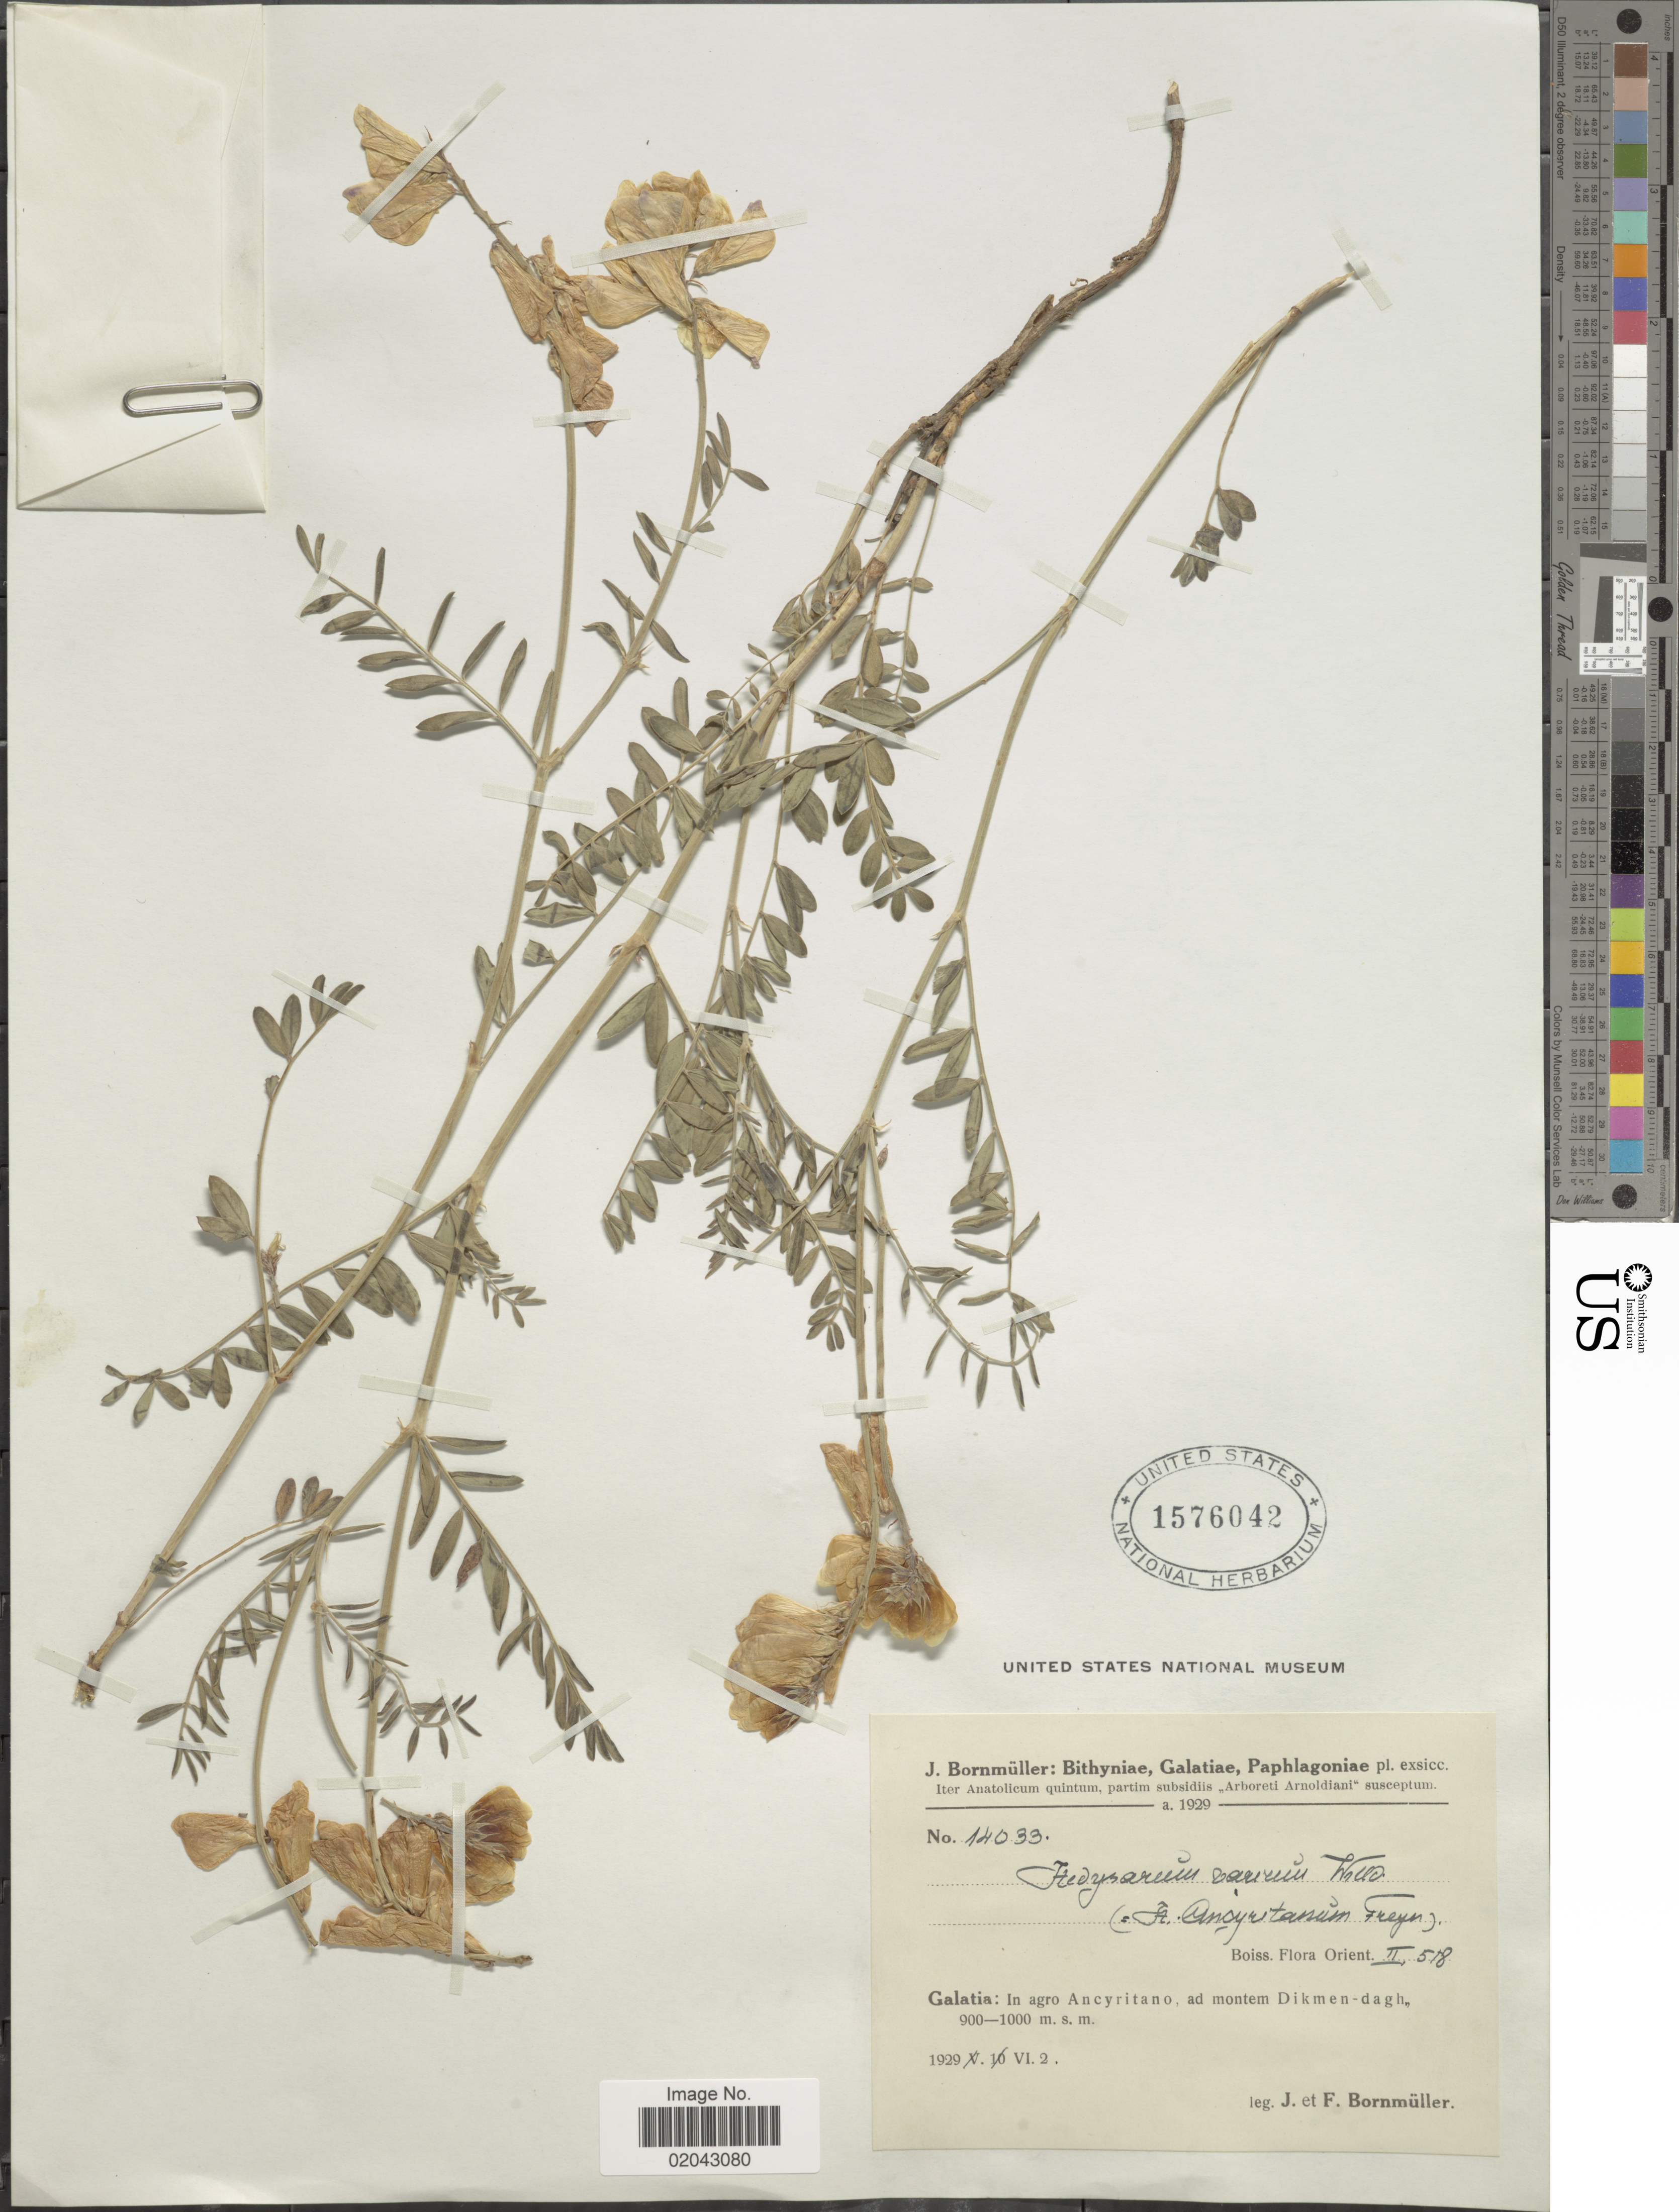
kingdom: Plantae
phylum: Tracheophyta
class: Magnoliopsida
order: Fabales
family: Fabaceae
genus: Hedysarum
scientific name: Hedysarum varium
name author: Willd.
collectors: J. Bornmüller & F. Bornmueller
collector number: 14033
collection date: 1929-06-02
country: Turkey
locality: Bithyniae, Galatiae, Paphlagoniae, Galatia: in agro Ancyritano, ad montem Dikmen-dagh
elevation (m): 900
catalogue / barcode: US 1576042